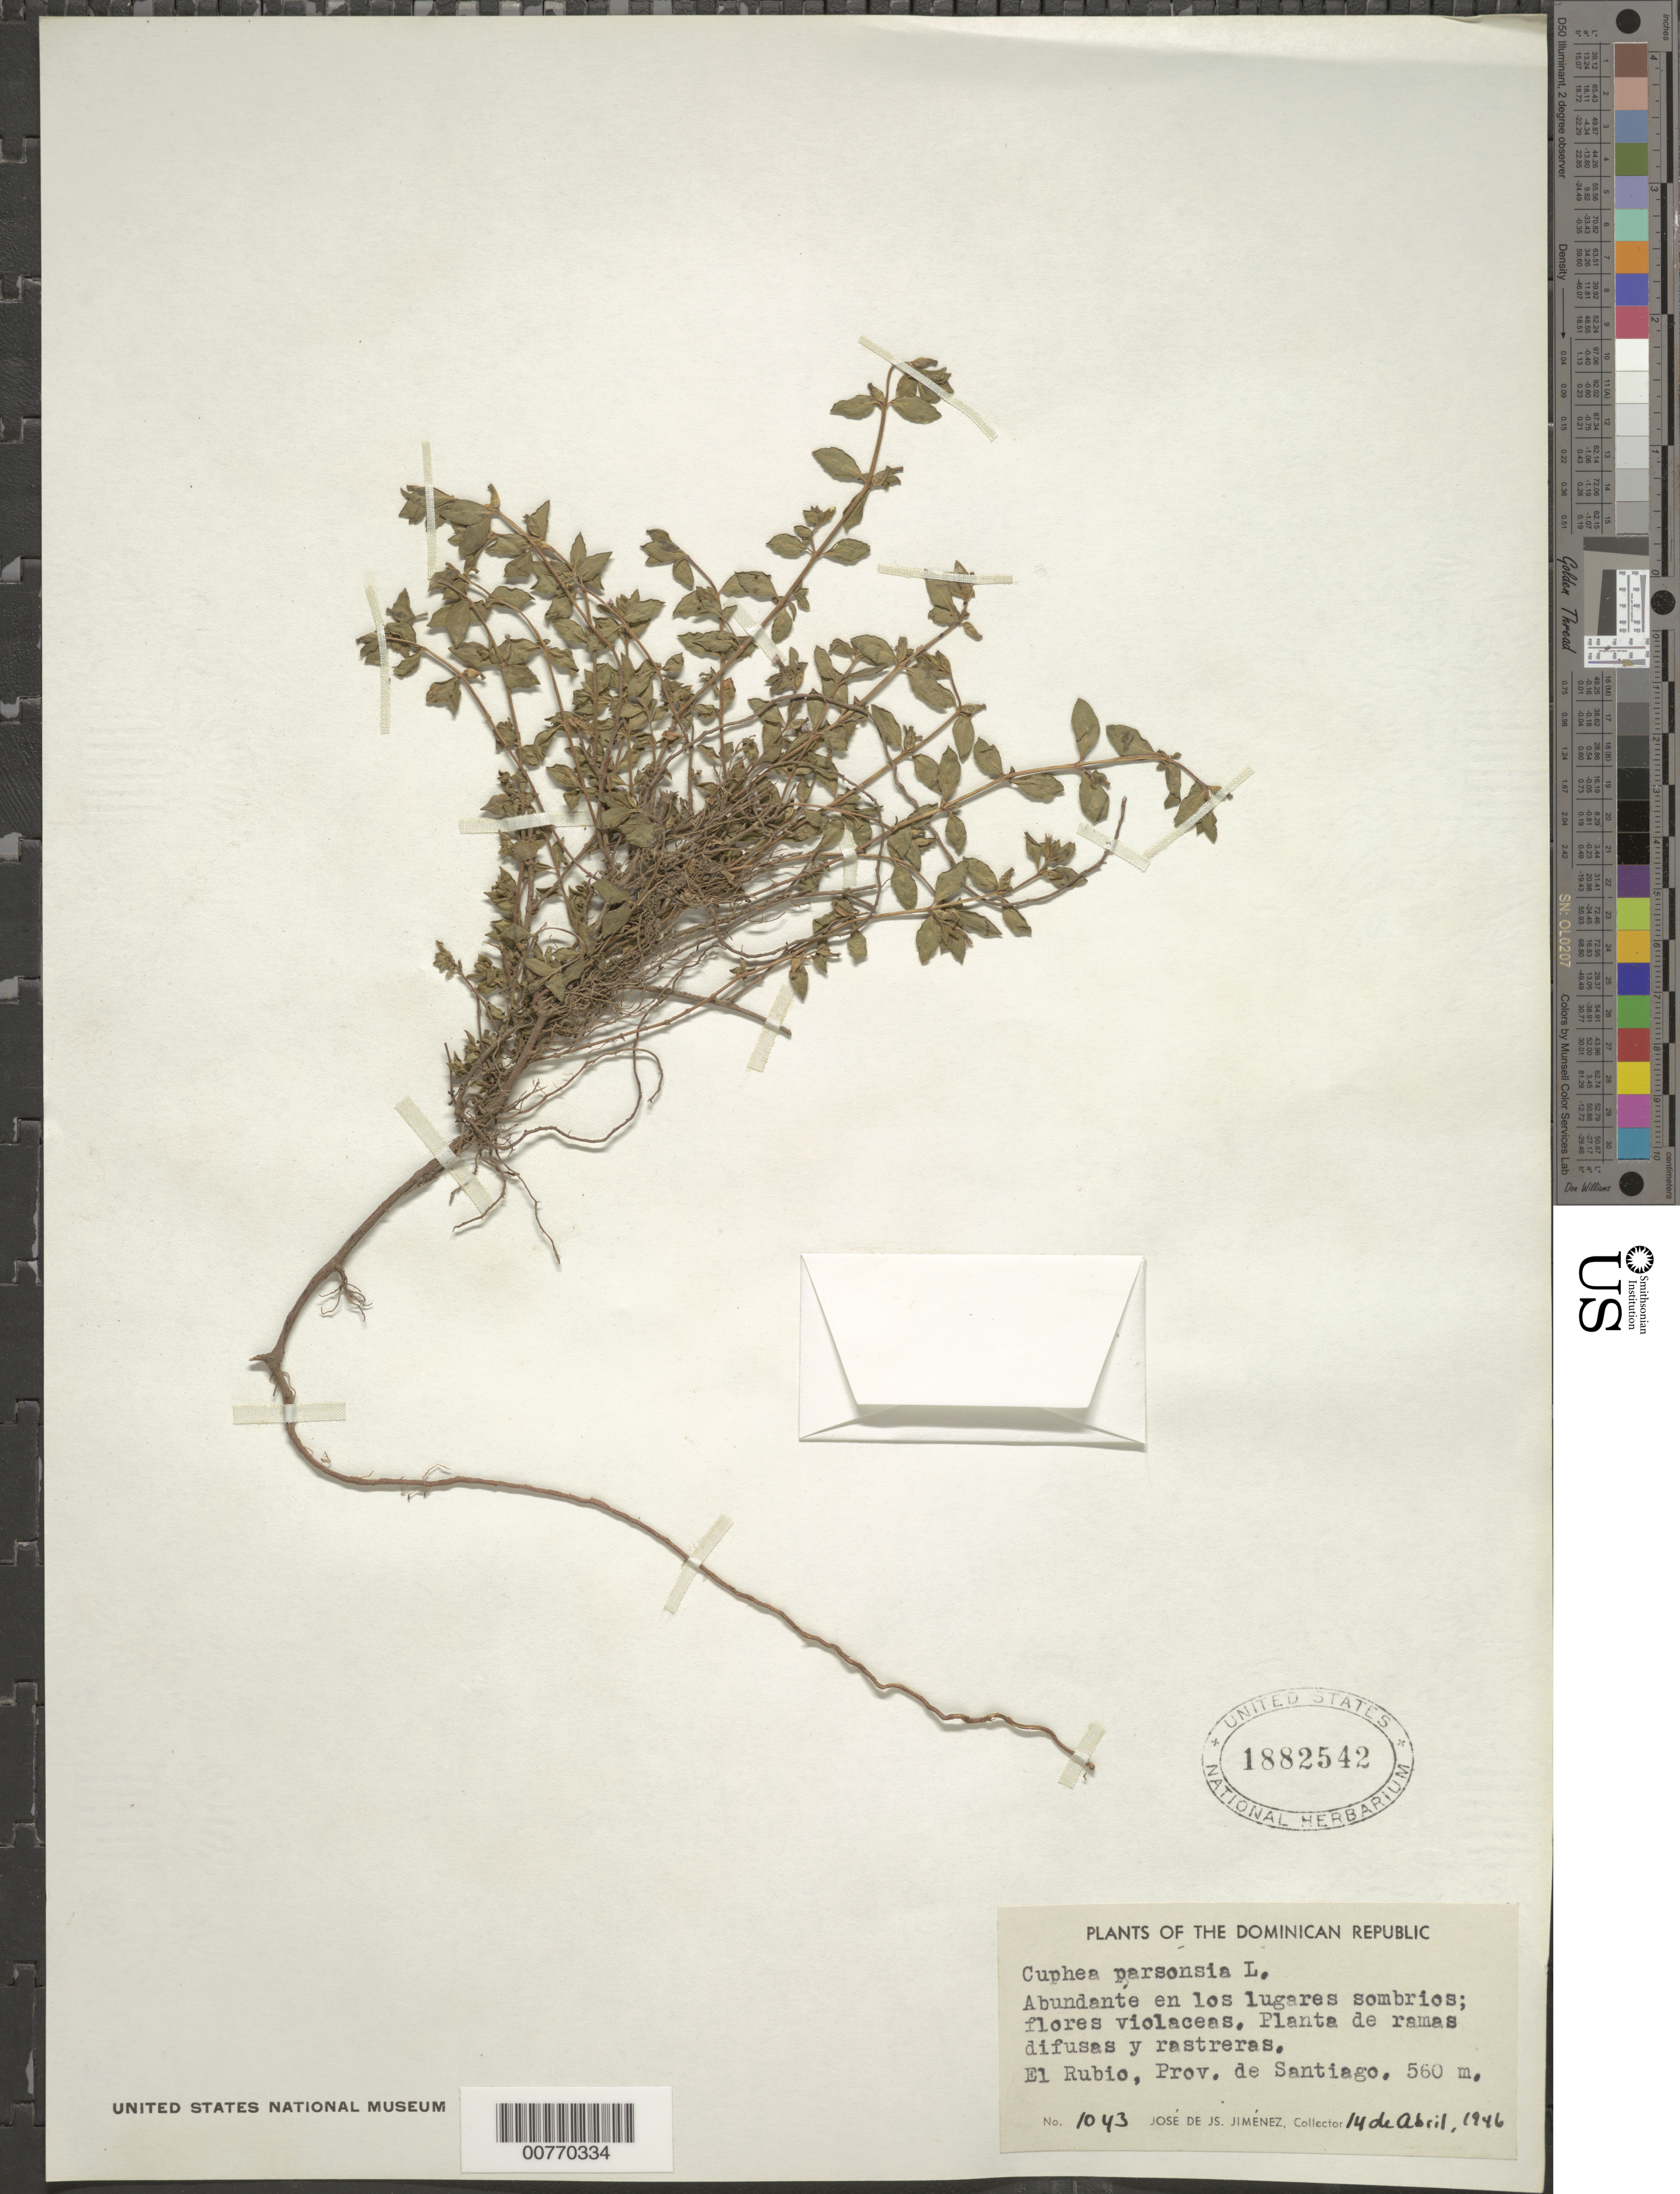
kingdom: Plantae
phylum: Tracheophyta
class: Magnoliopsida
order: Myrtales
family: Lythraceae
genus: Cuphea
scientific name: Cuphea parsonsia var. parsonsia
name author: (L.) R. Br. ex Steud.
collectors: J. J. Jiménez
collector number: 1043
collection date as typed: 14 Apr 1946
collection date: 1946-04-14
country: Dominican Republic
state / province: Santiago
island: Hispaniola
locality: El Rubio.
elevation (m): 560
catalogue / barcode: US 1882542